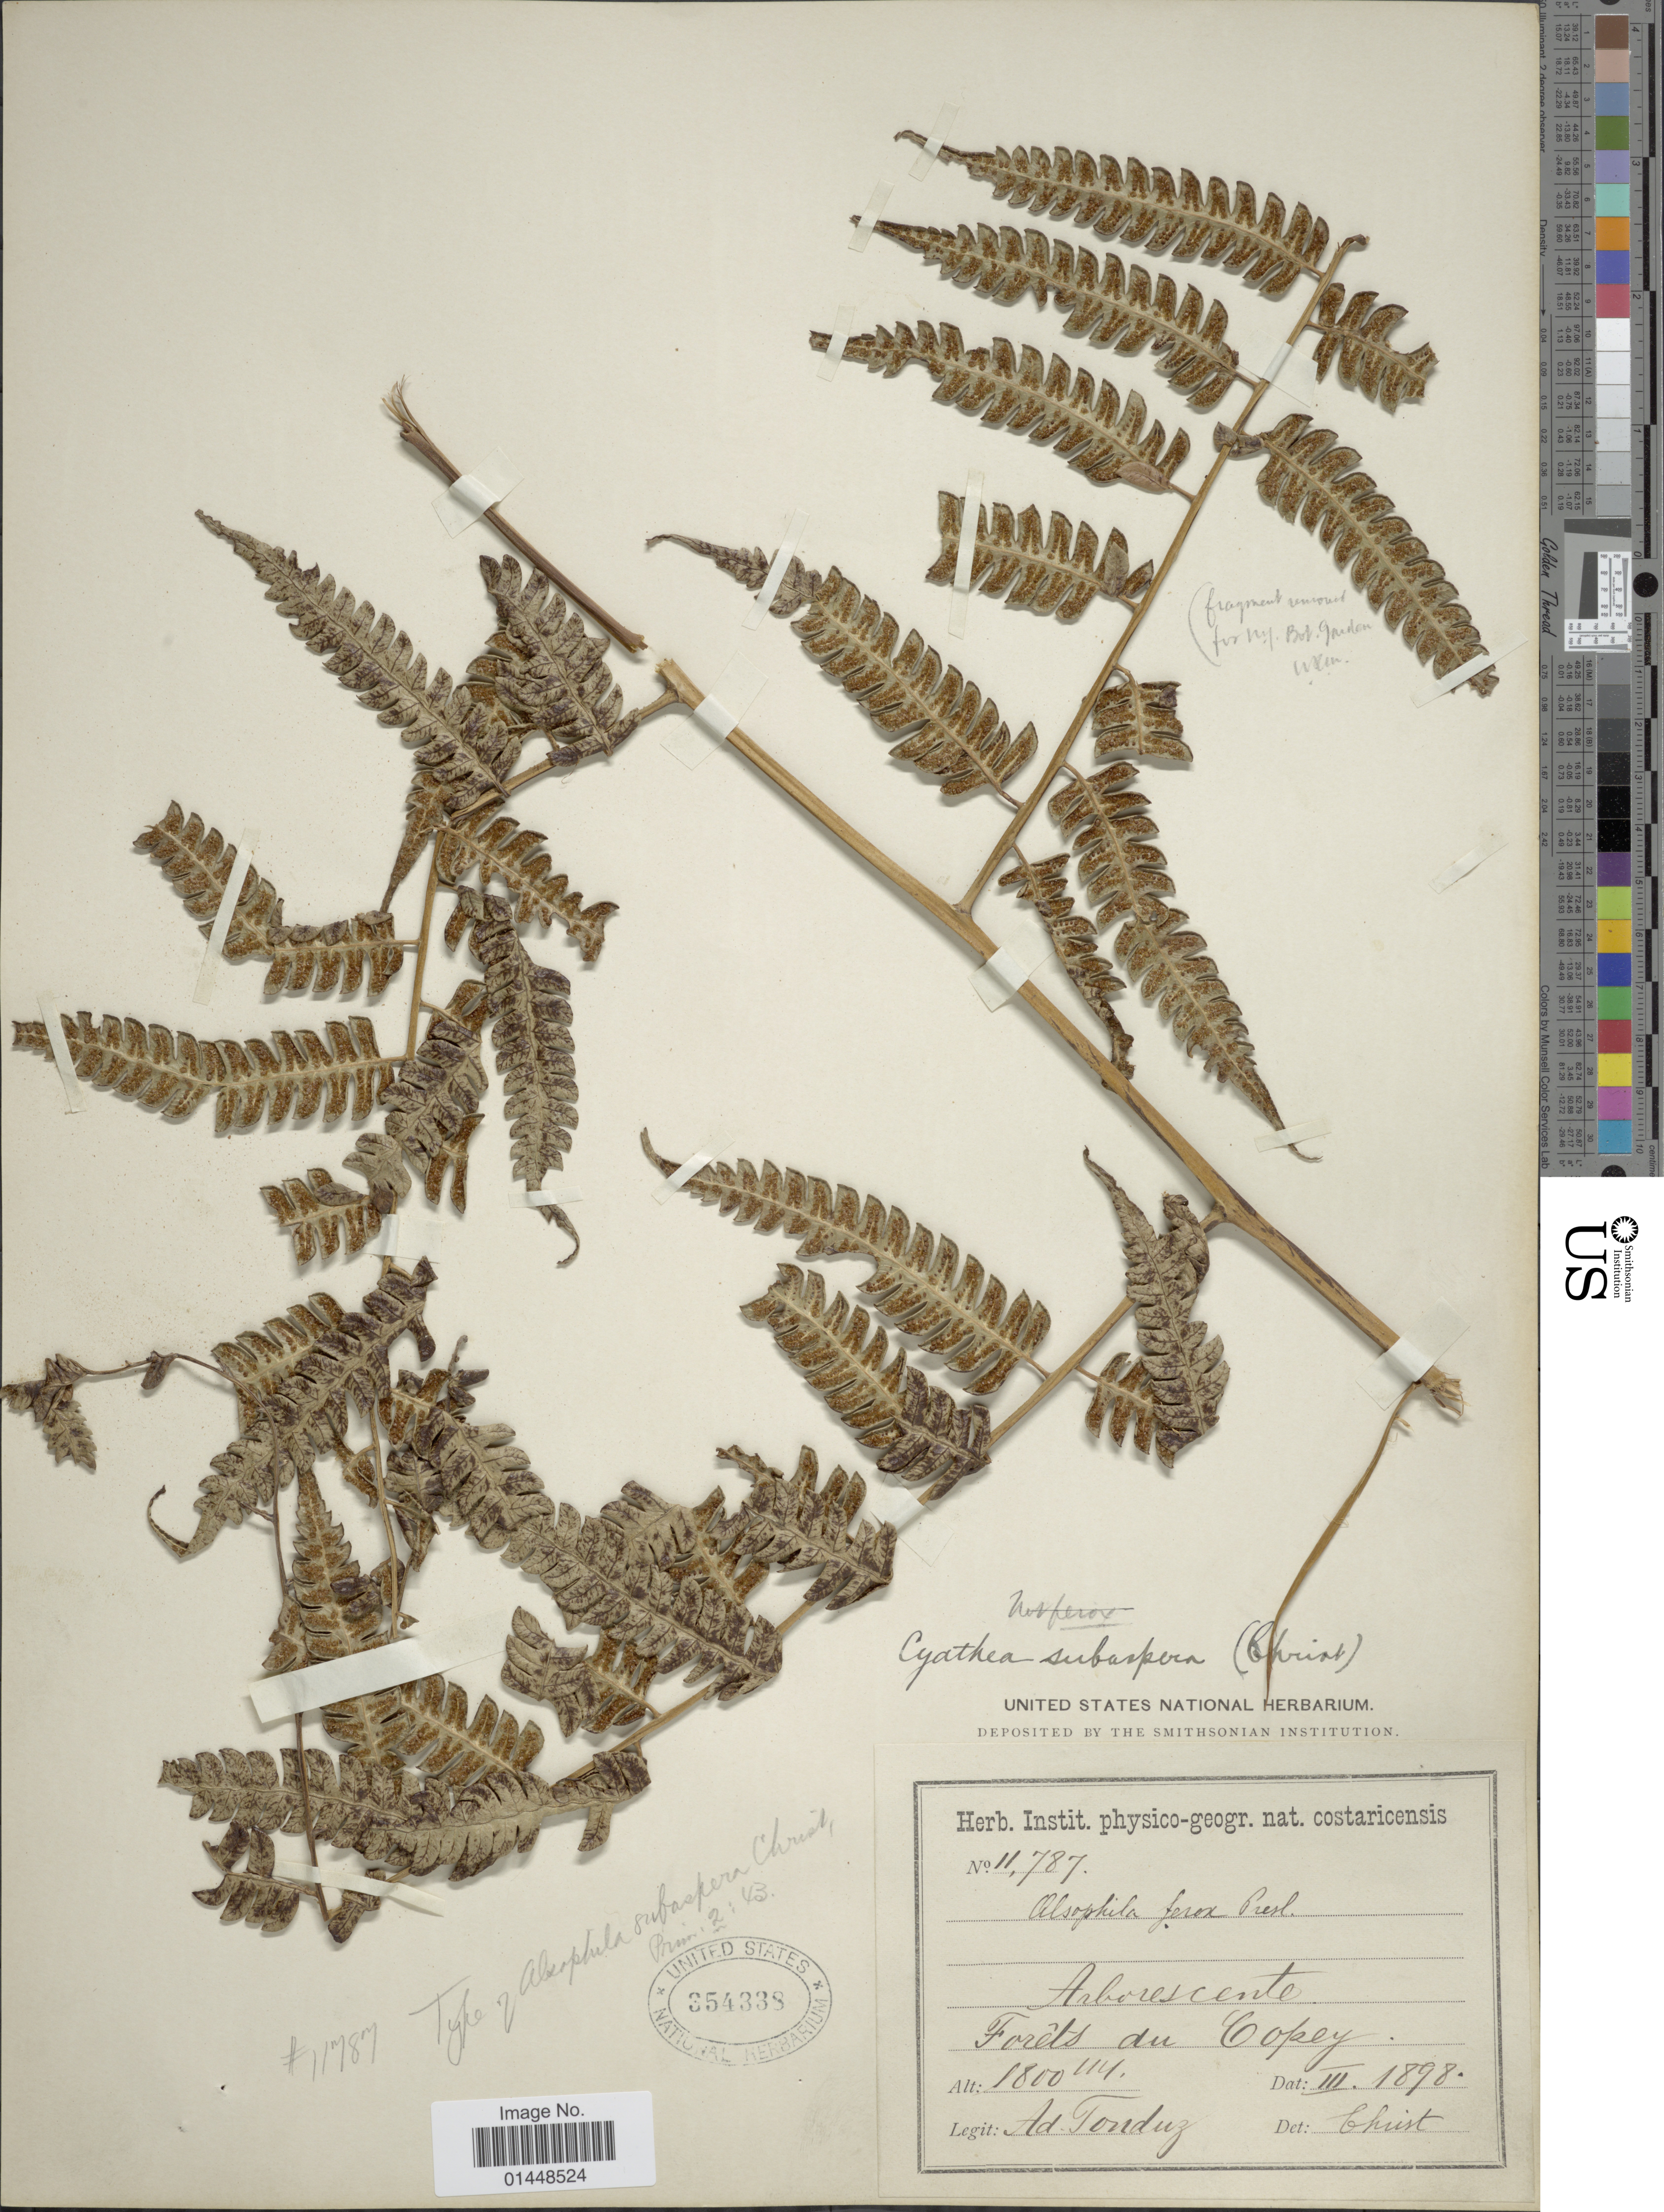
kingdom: Plantae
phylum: Tracheophyta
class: Polypodiopsida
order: Cyatheales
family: Cyatheaceae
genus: Cyathea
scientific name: Cyathea divergens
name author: Kunze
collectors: A. Tonduz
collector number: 11787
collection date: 1898-03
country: Costa Rica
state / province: San José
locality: Forêts du Copey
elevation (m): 1800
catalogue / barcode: US 354338